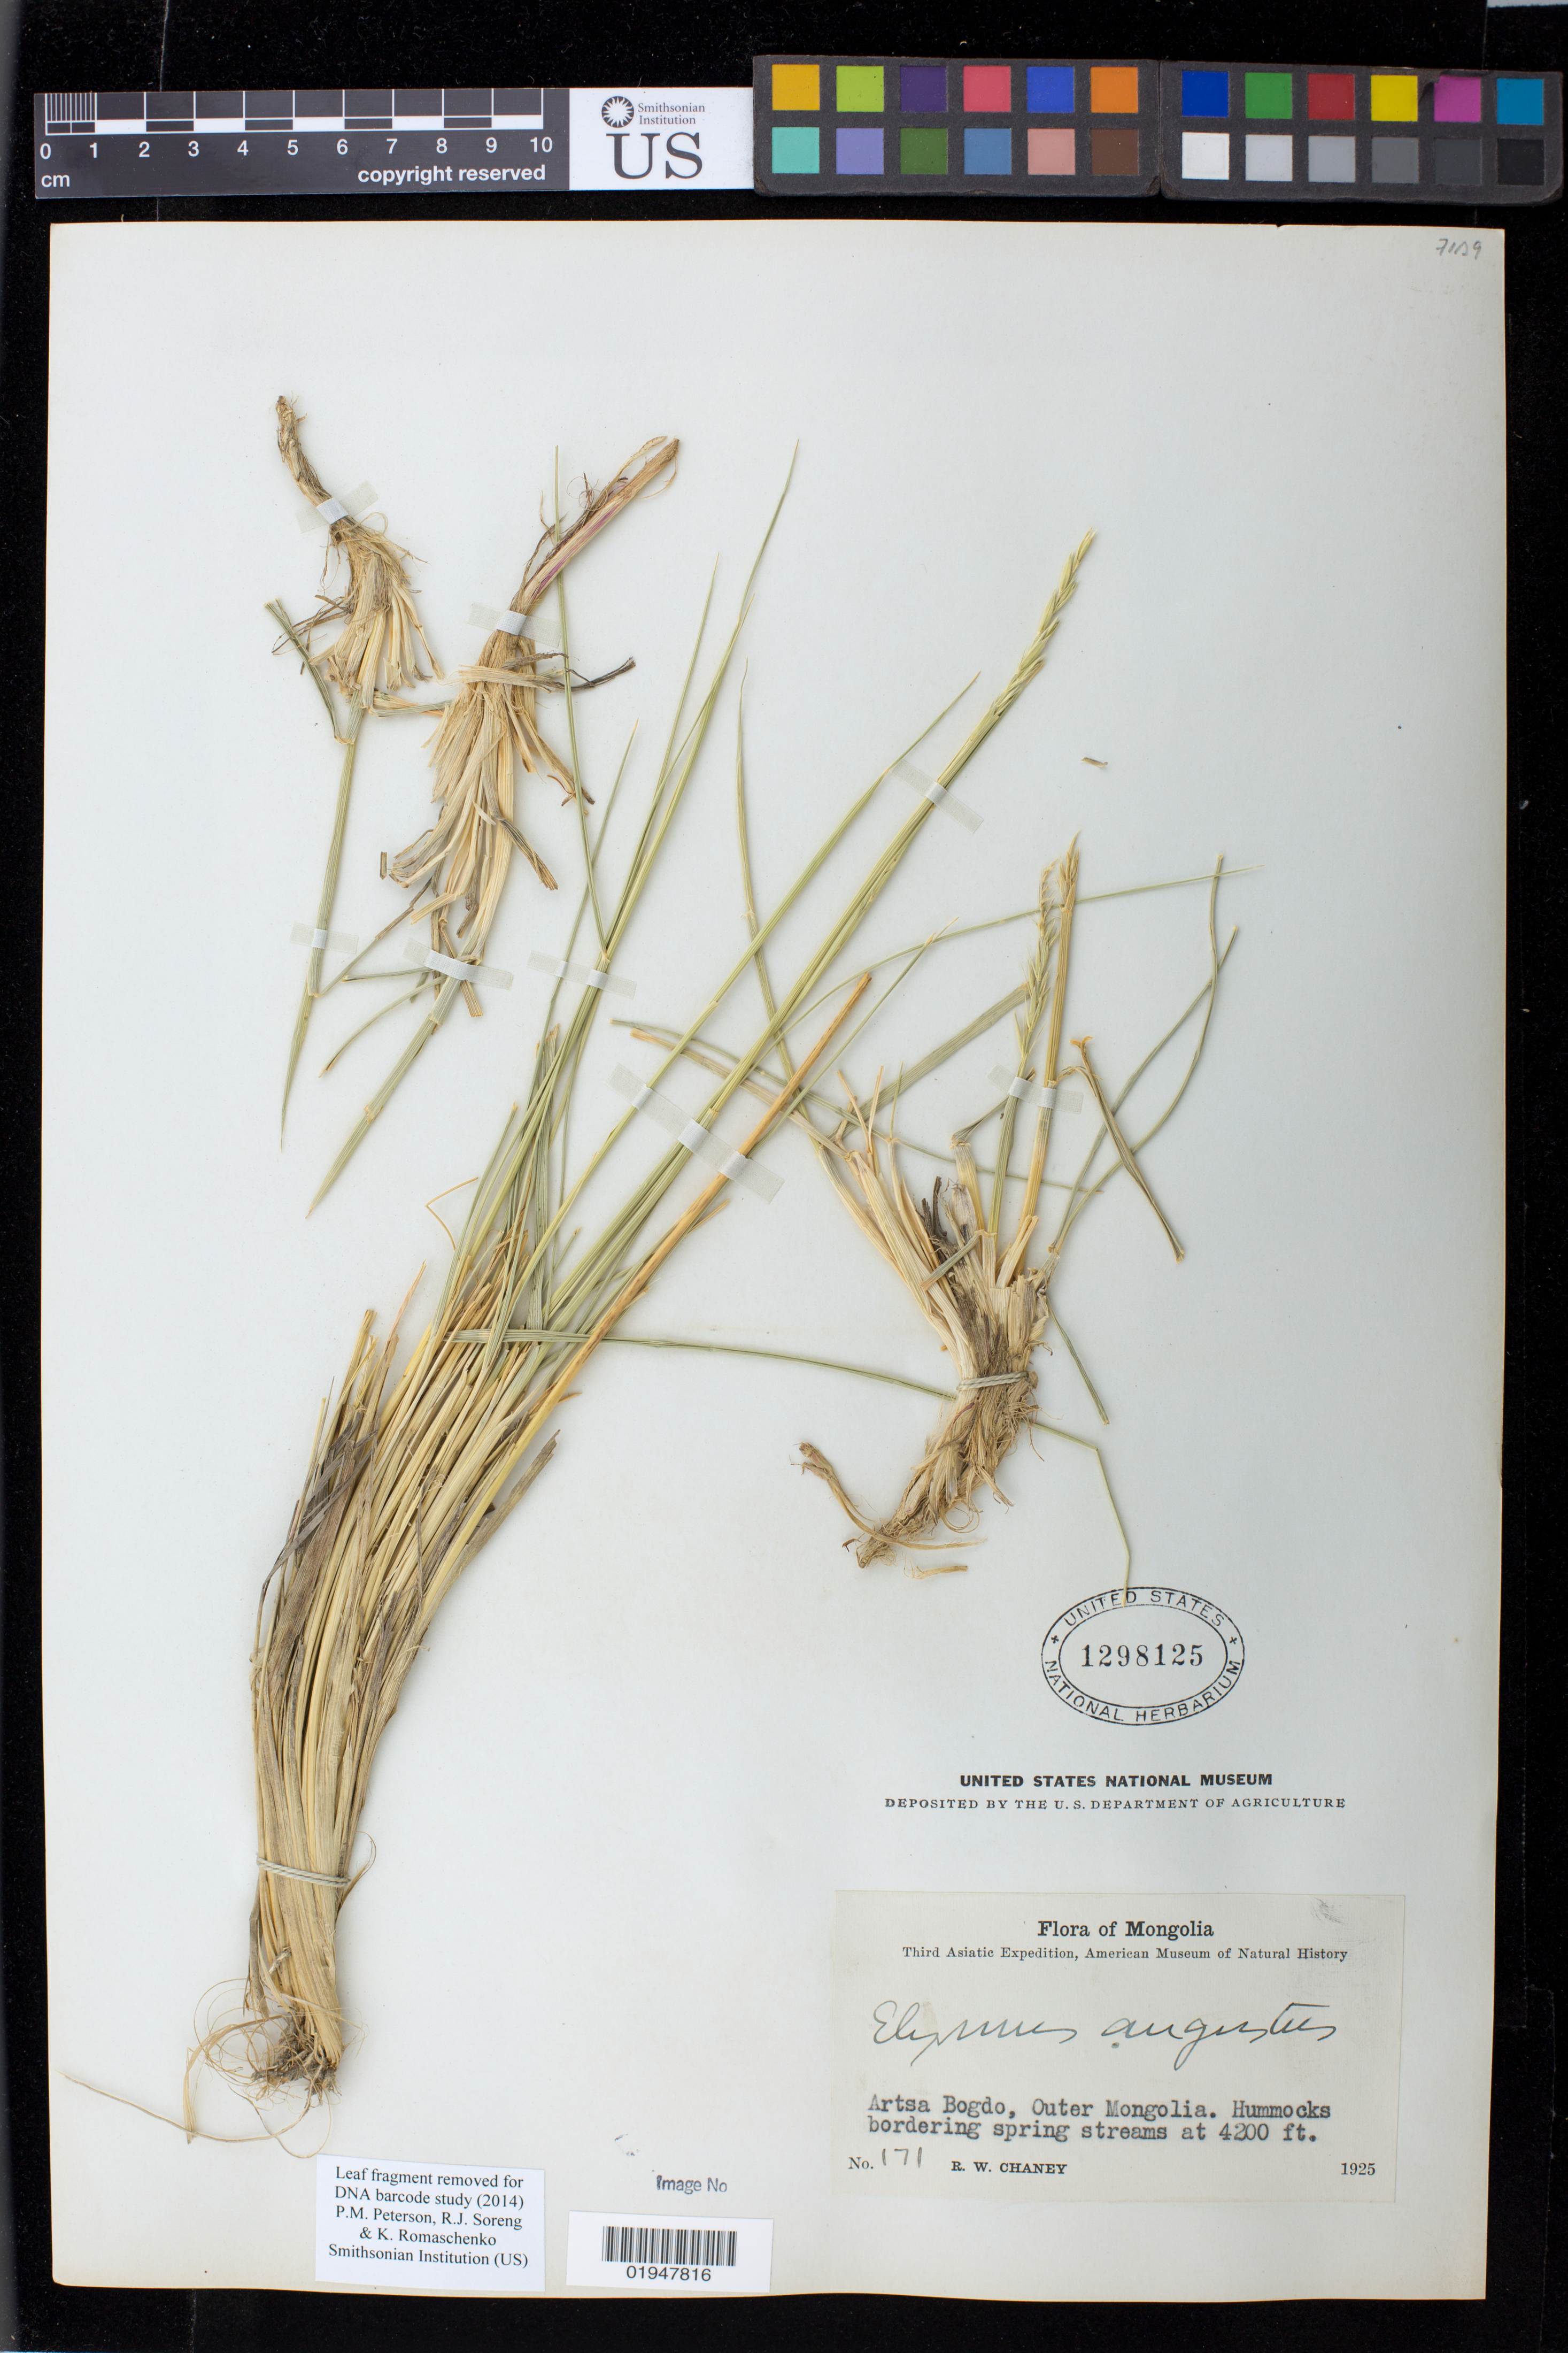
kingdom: Plantae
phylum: Tracheophyta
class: Liliopsida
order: Poales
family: Poaceae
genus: Elymus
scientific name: Elymus angustus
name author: Trin.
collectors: R. Chaney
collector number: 171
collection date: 1925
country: Mongolia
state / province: Ovorhangay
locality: Artsa Bogdo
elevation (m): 1280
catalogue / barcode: US 1298125